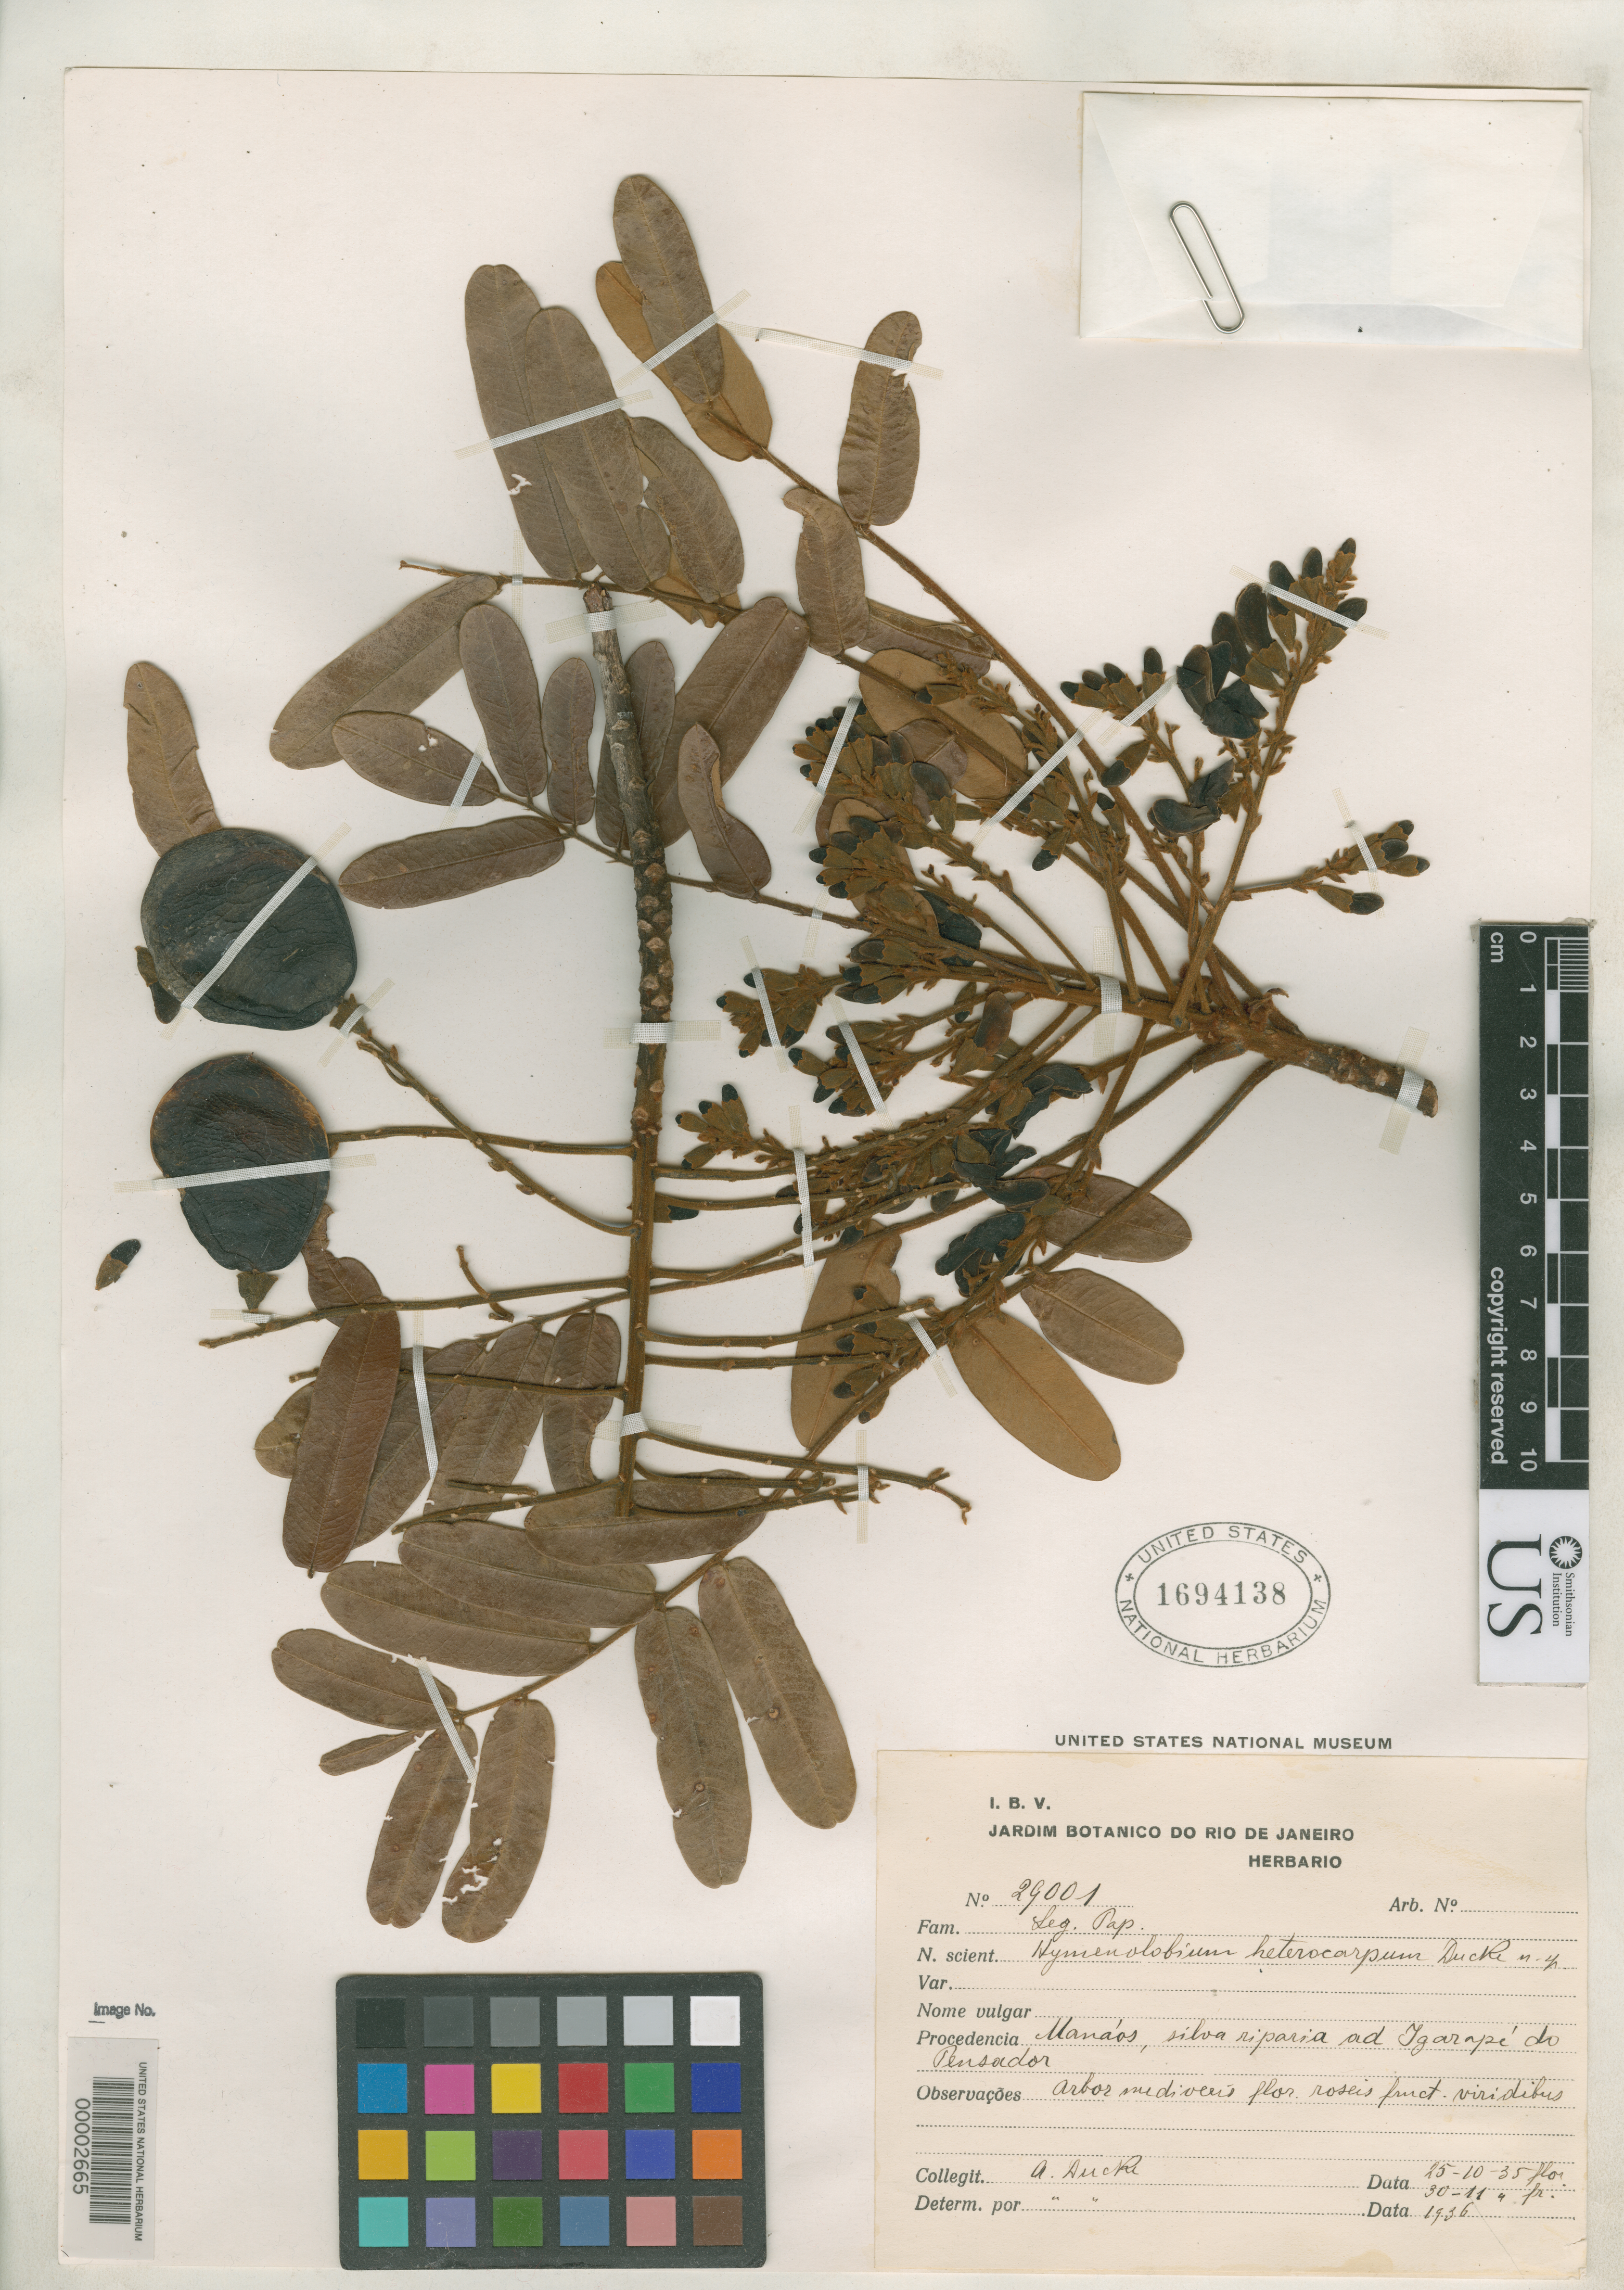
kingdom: Plantae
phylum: Tracheophyta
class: Magnoliopsida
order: Fabales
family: Fabaceae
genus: Hymenolobium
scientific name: Hymenolobium heterocarpum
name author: Ducke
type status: Isosyntype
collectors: A. Ducke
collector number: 29001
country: Brazil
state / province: Amazonas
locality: Near Manaos.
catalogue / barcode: US 1694138